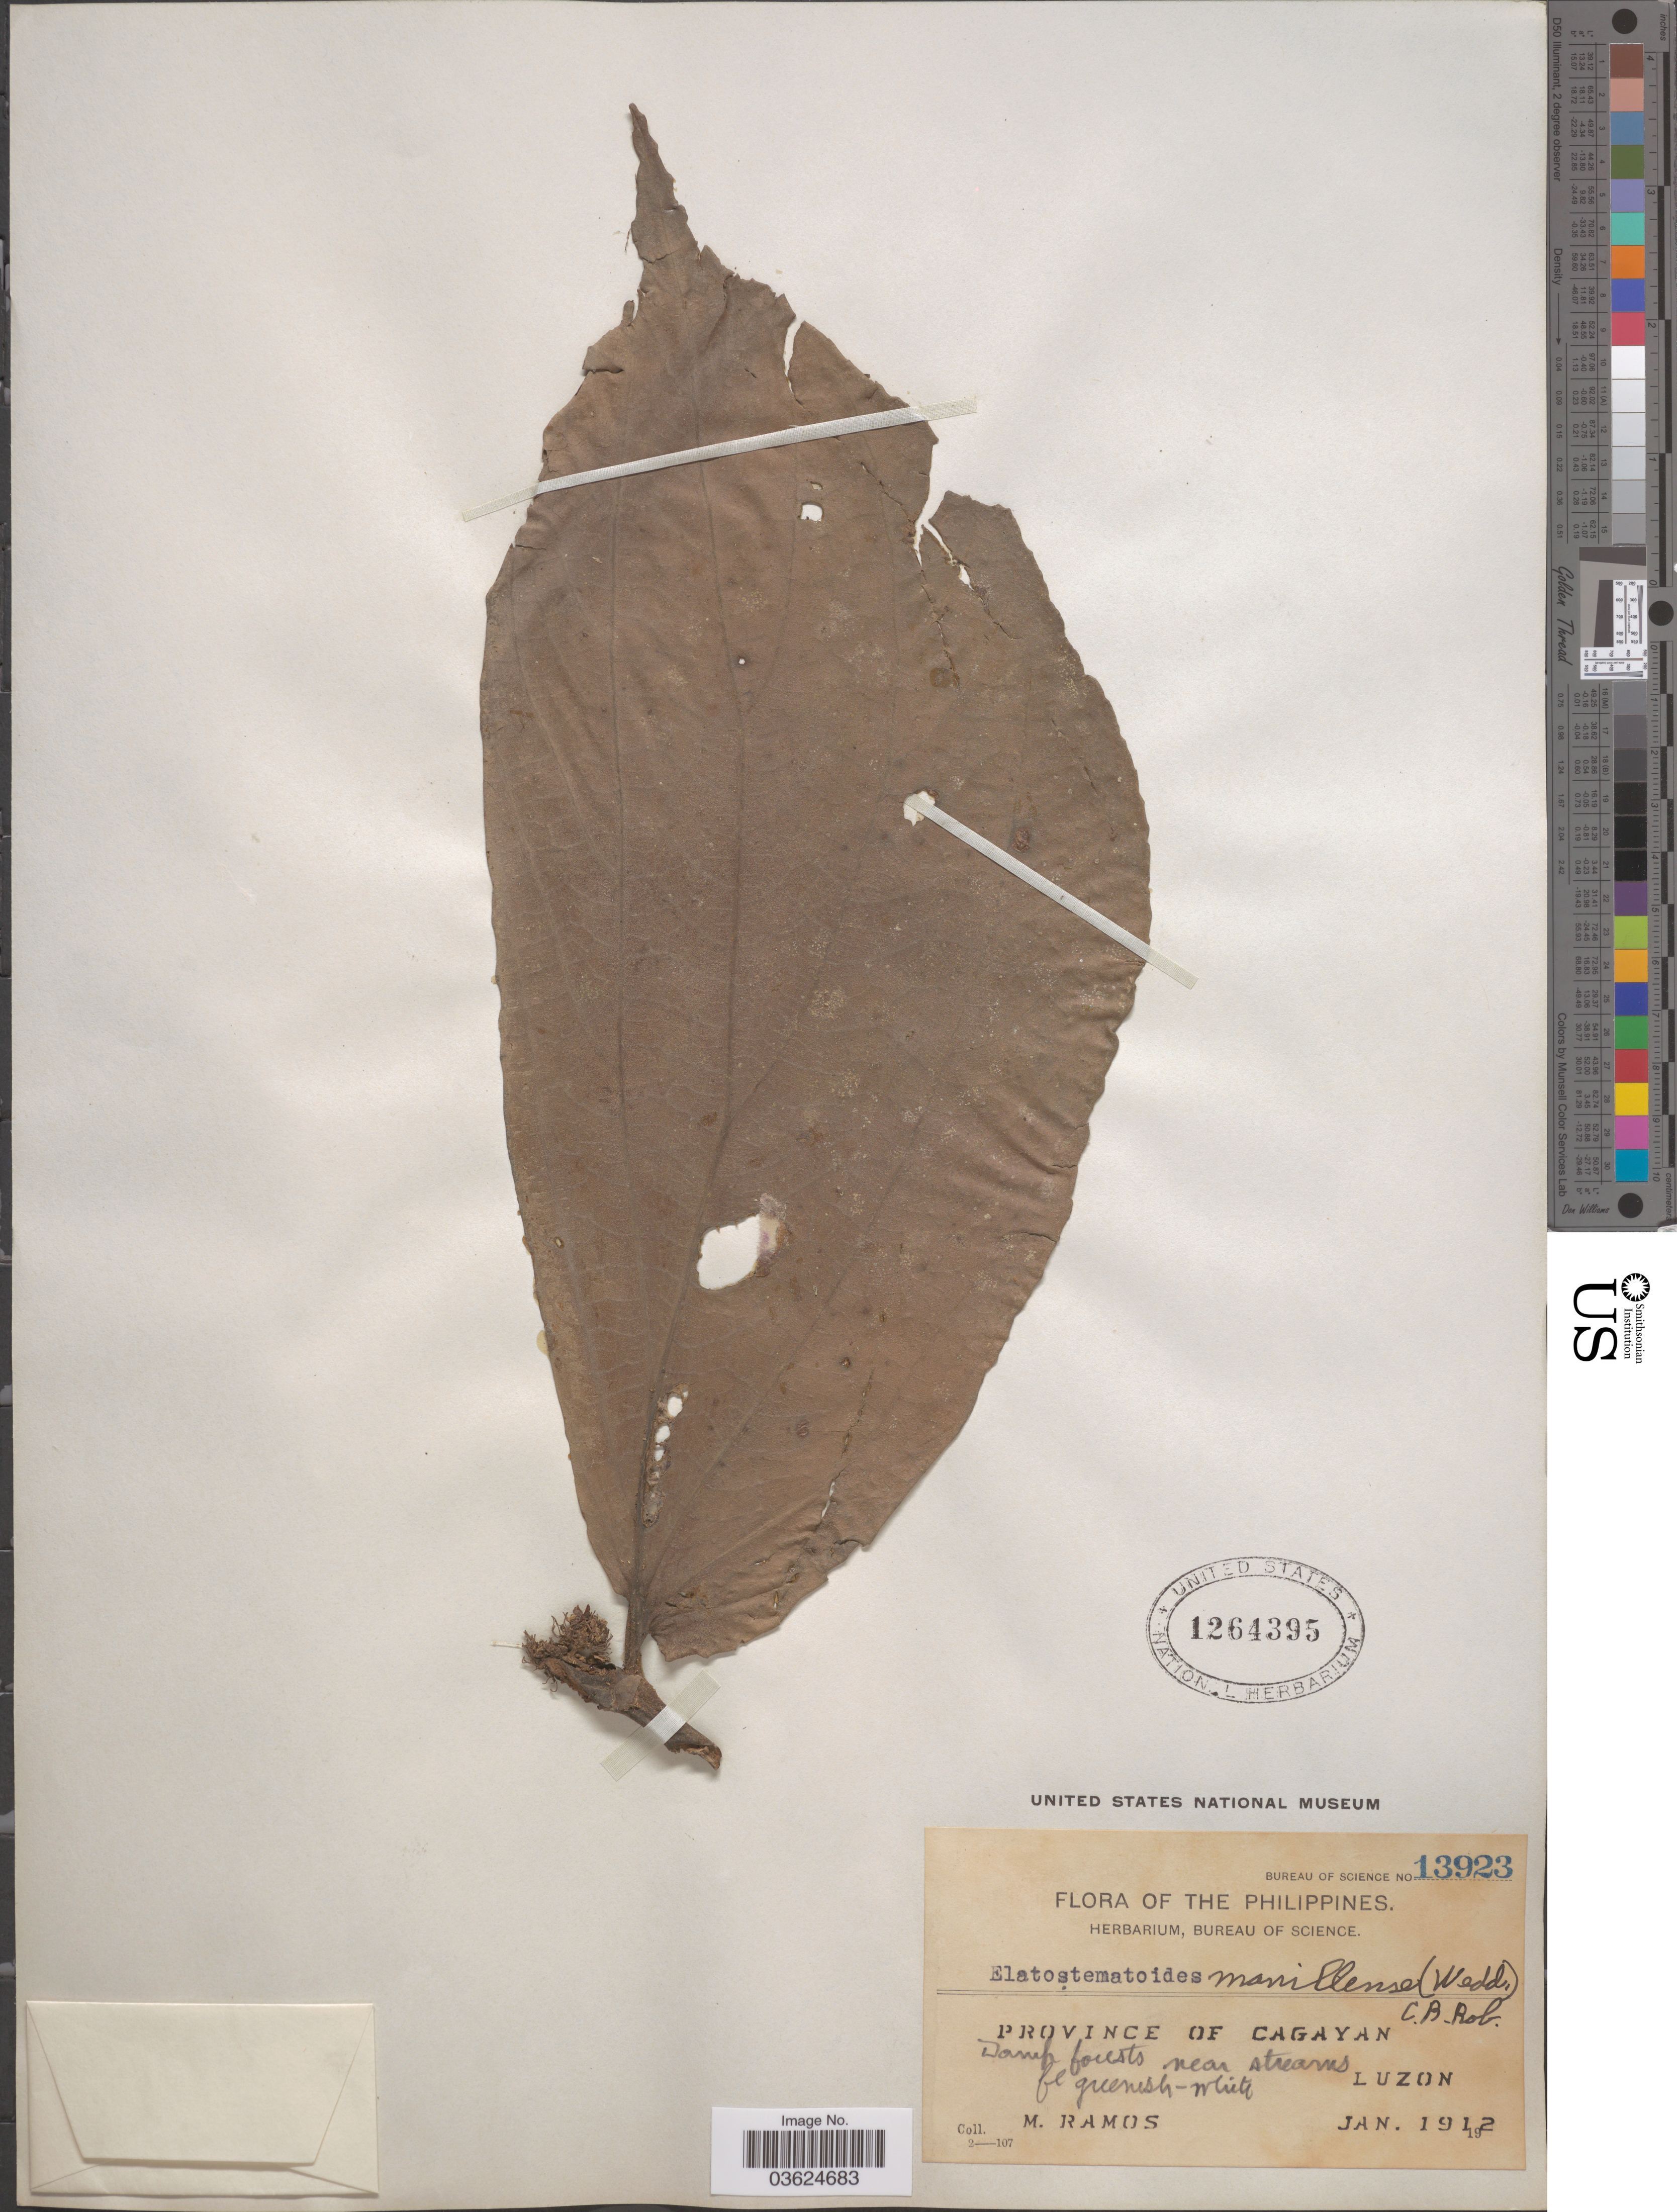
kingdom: Plantae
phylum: Tracheophyta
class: Magnoliopsida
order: Rosales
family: Urticaceae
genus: Elatostematoides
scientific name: Elatostematoides manillense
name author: (Wedd.) C.B. Rob.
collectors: M. Ramos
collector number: Bureau of Science 13923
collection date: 1912-01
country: Philippines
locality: Province of Cagayan. Luzon.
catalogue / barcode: US 1264395